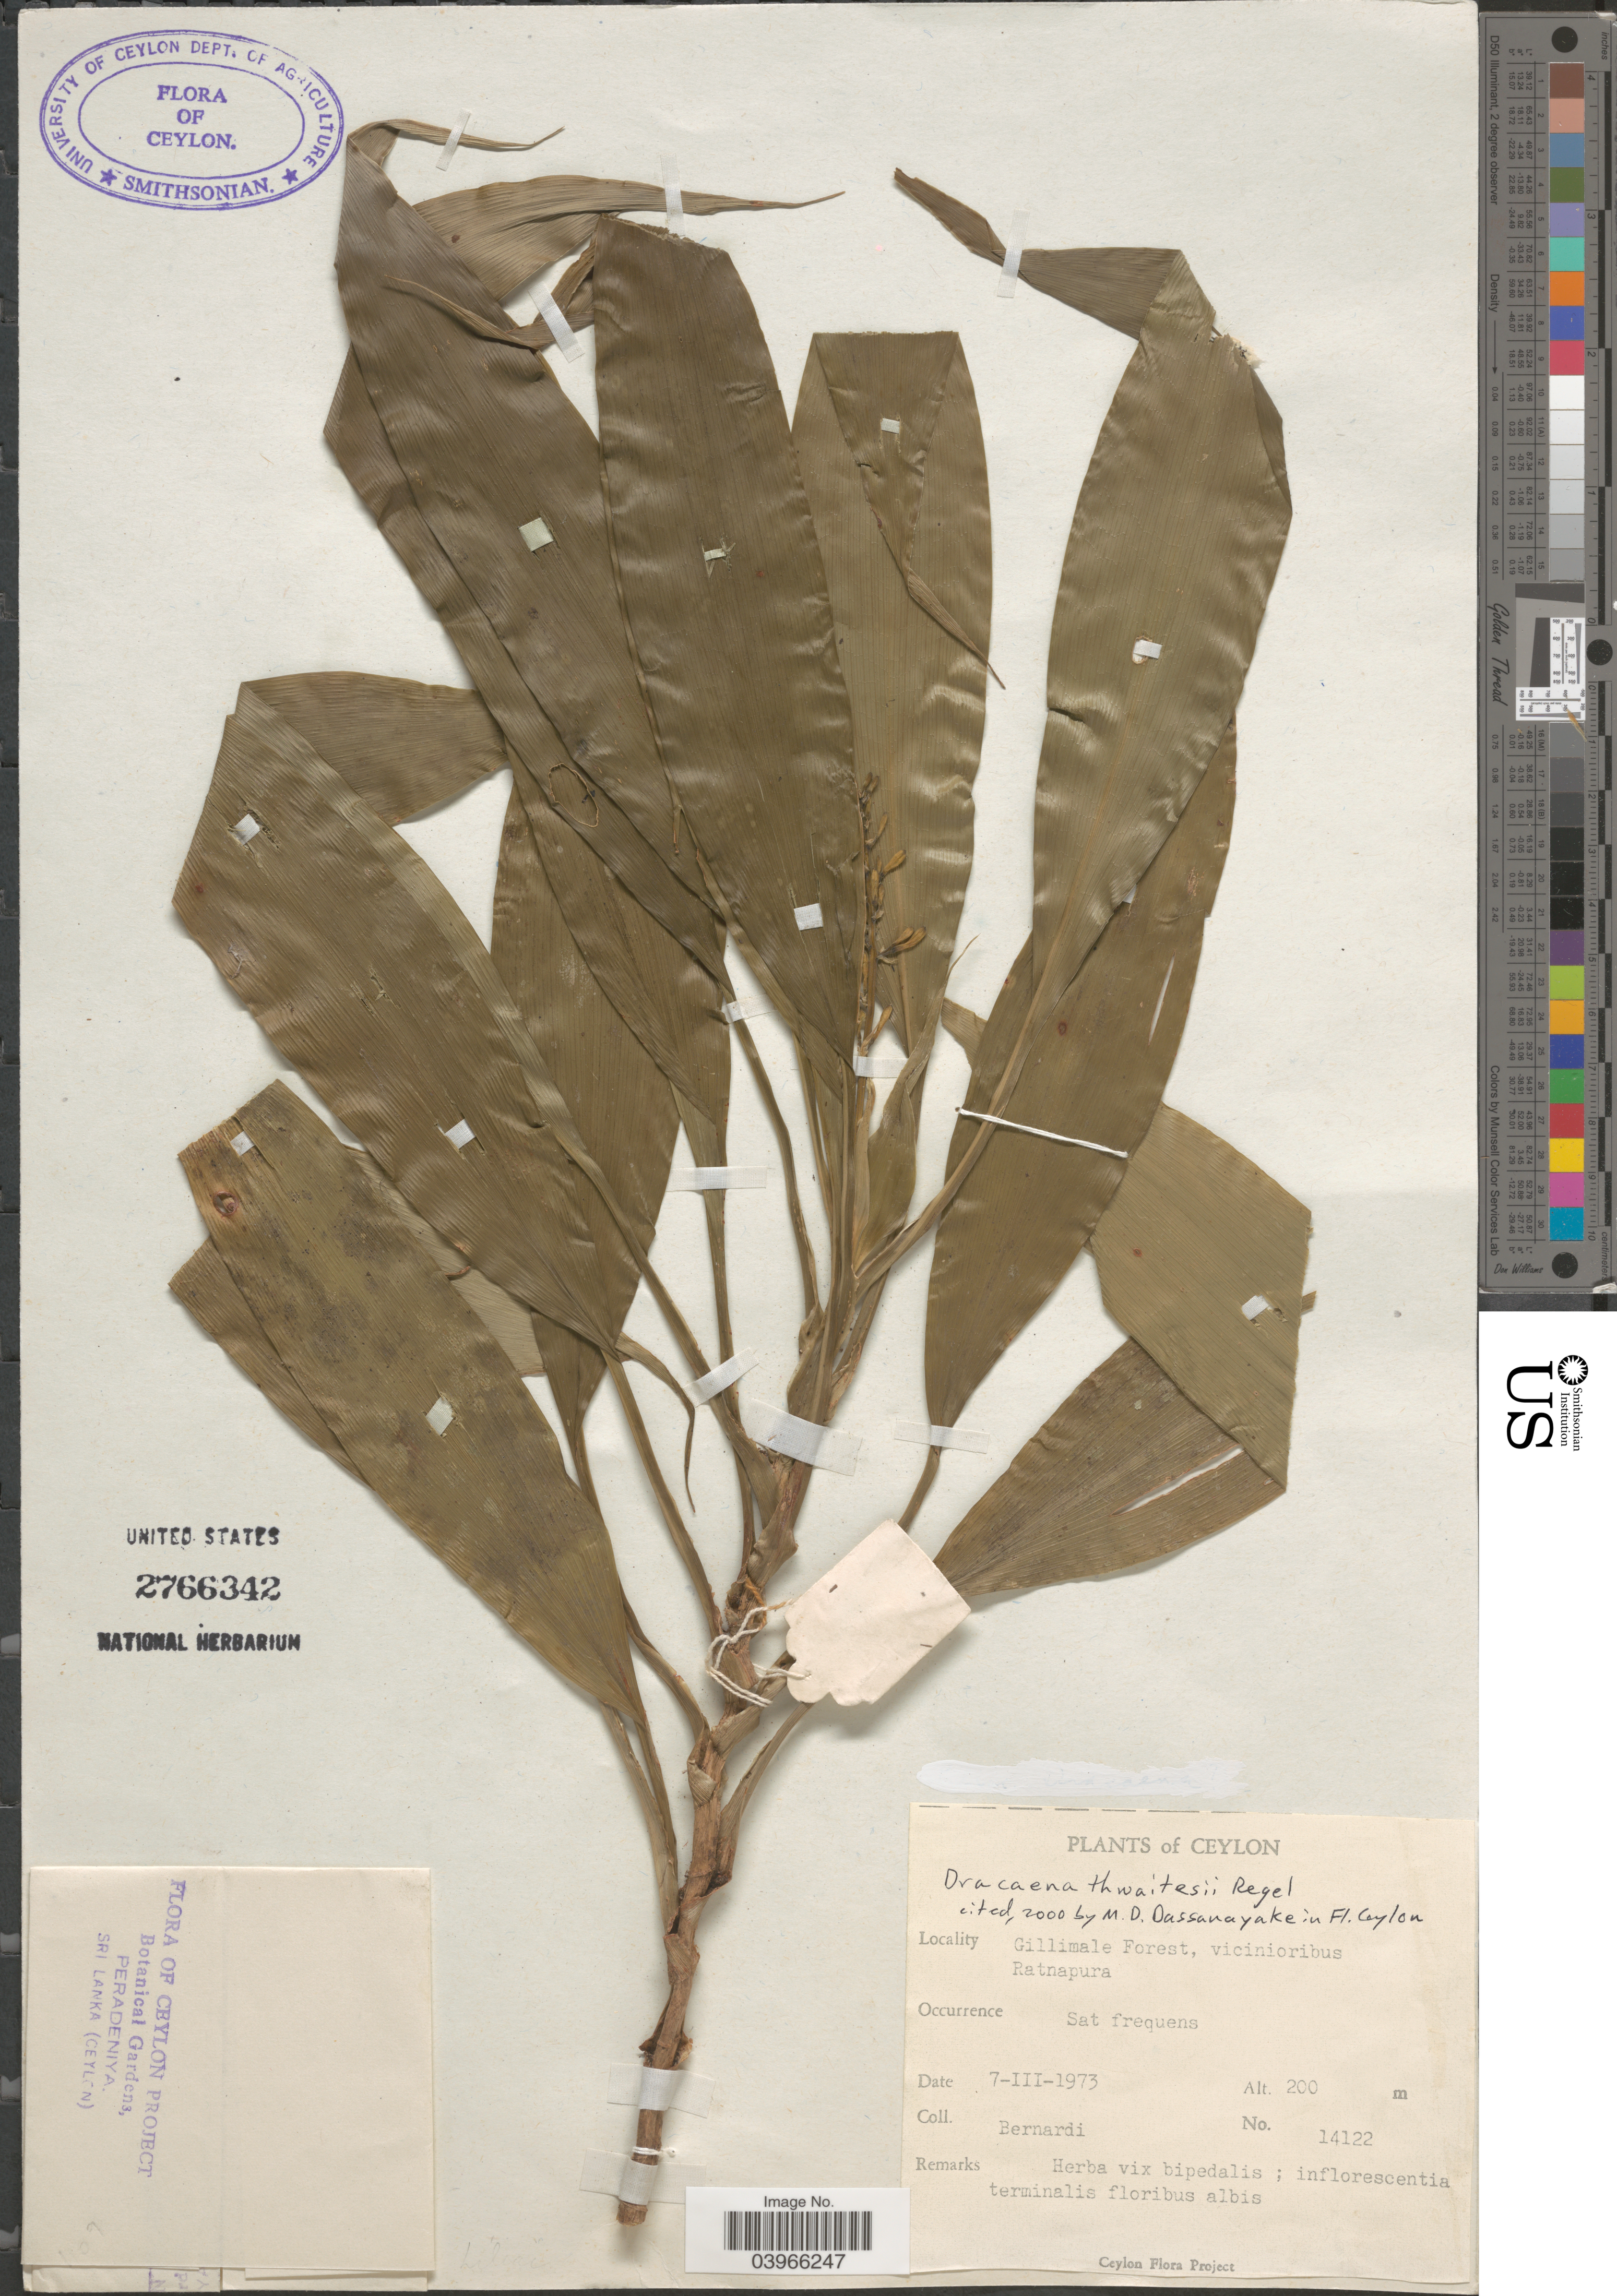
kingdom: Plantae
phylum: Tracheophyta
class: Liliopsida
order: Asparagales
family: Asparagaceae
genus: Dracaena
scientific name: Dracaena thwaitesii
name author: Regel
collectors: Bernardi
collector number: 14122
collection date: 1973-03-07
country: Sri Lanka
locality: Ceylon. Gillimale Forest, vicinioribus Ratnapura.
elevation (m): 200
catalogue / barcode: US 2766342